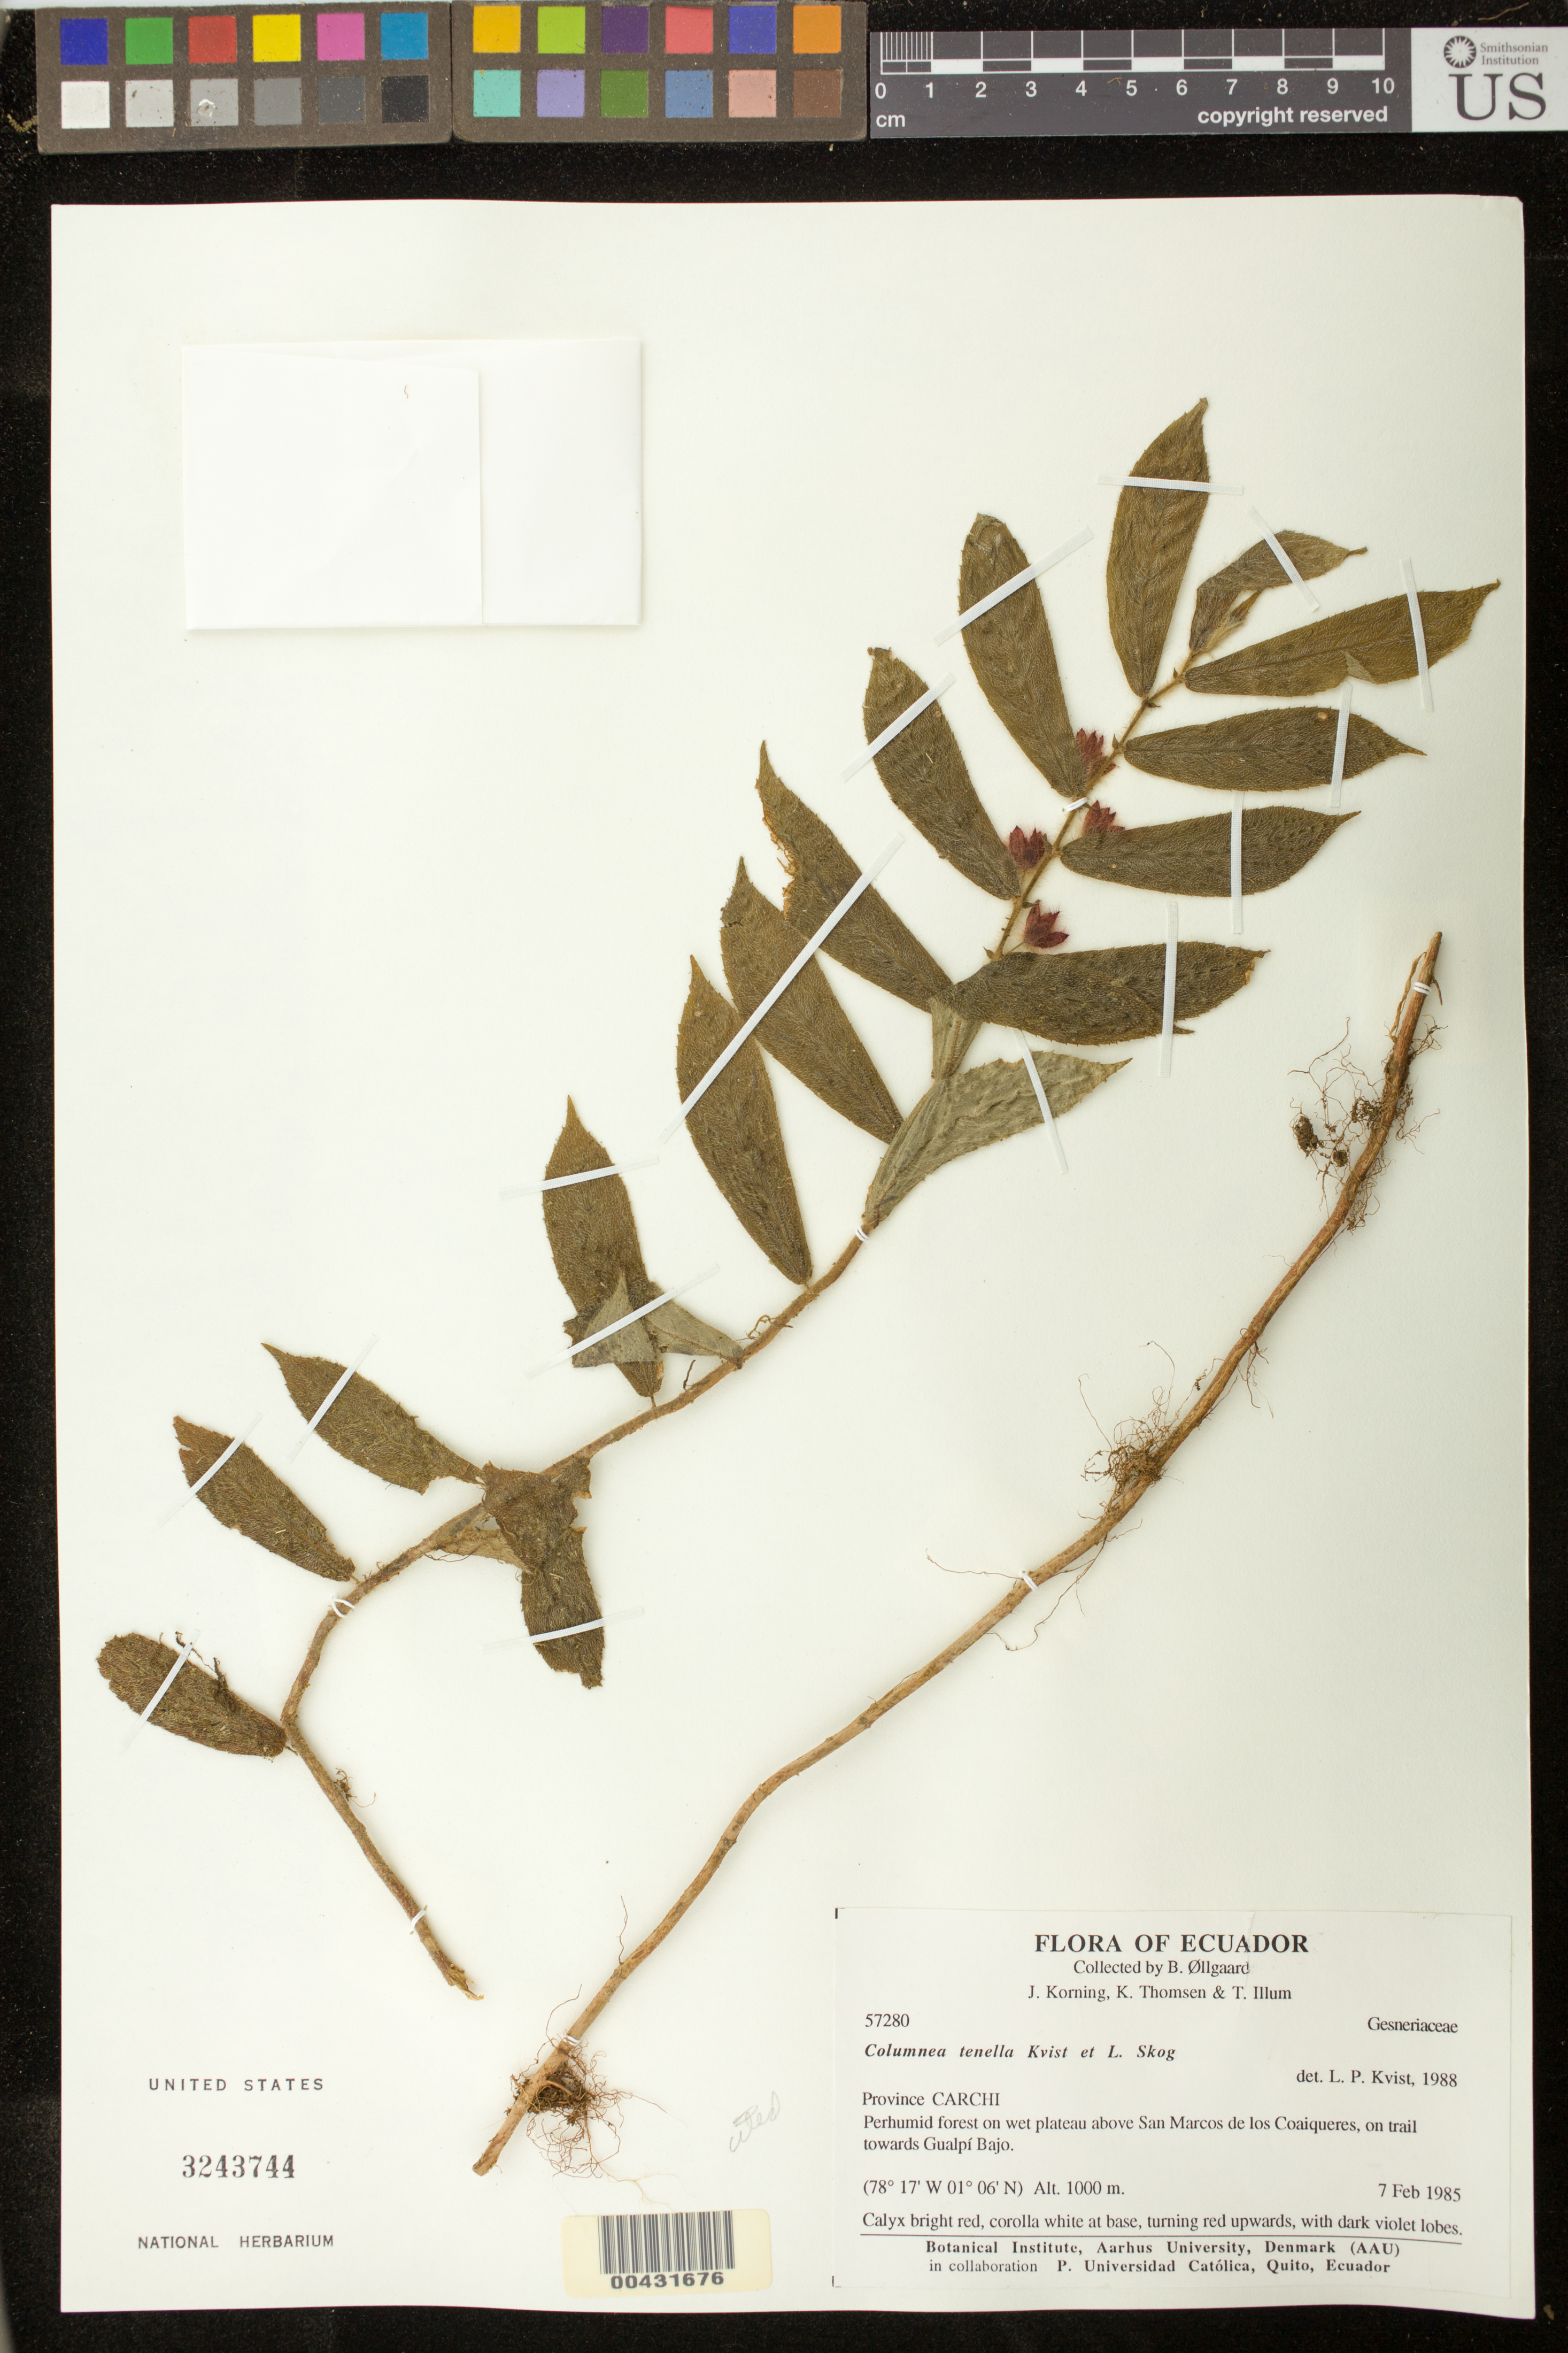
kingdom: Plantae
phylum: Tracheophyta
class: Magnoliopsida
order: Lamiales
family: Gesneriaceae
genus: Columnea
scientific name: Columnea tenella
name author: L.P. Kvist & L.E. Skog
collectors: B. Øllgaard, J. Korning, K. Thomsen & T. Illum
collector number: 57280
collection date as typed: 07 Feb 1985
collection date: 1985-02-07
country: Ecuador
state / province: Carchi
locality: San Marcos de los Coaiqueres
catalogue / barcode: US 3243744